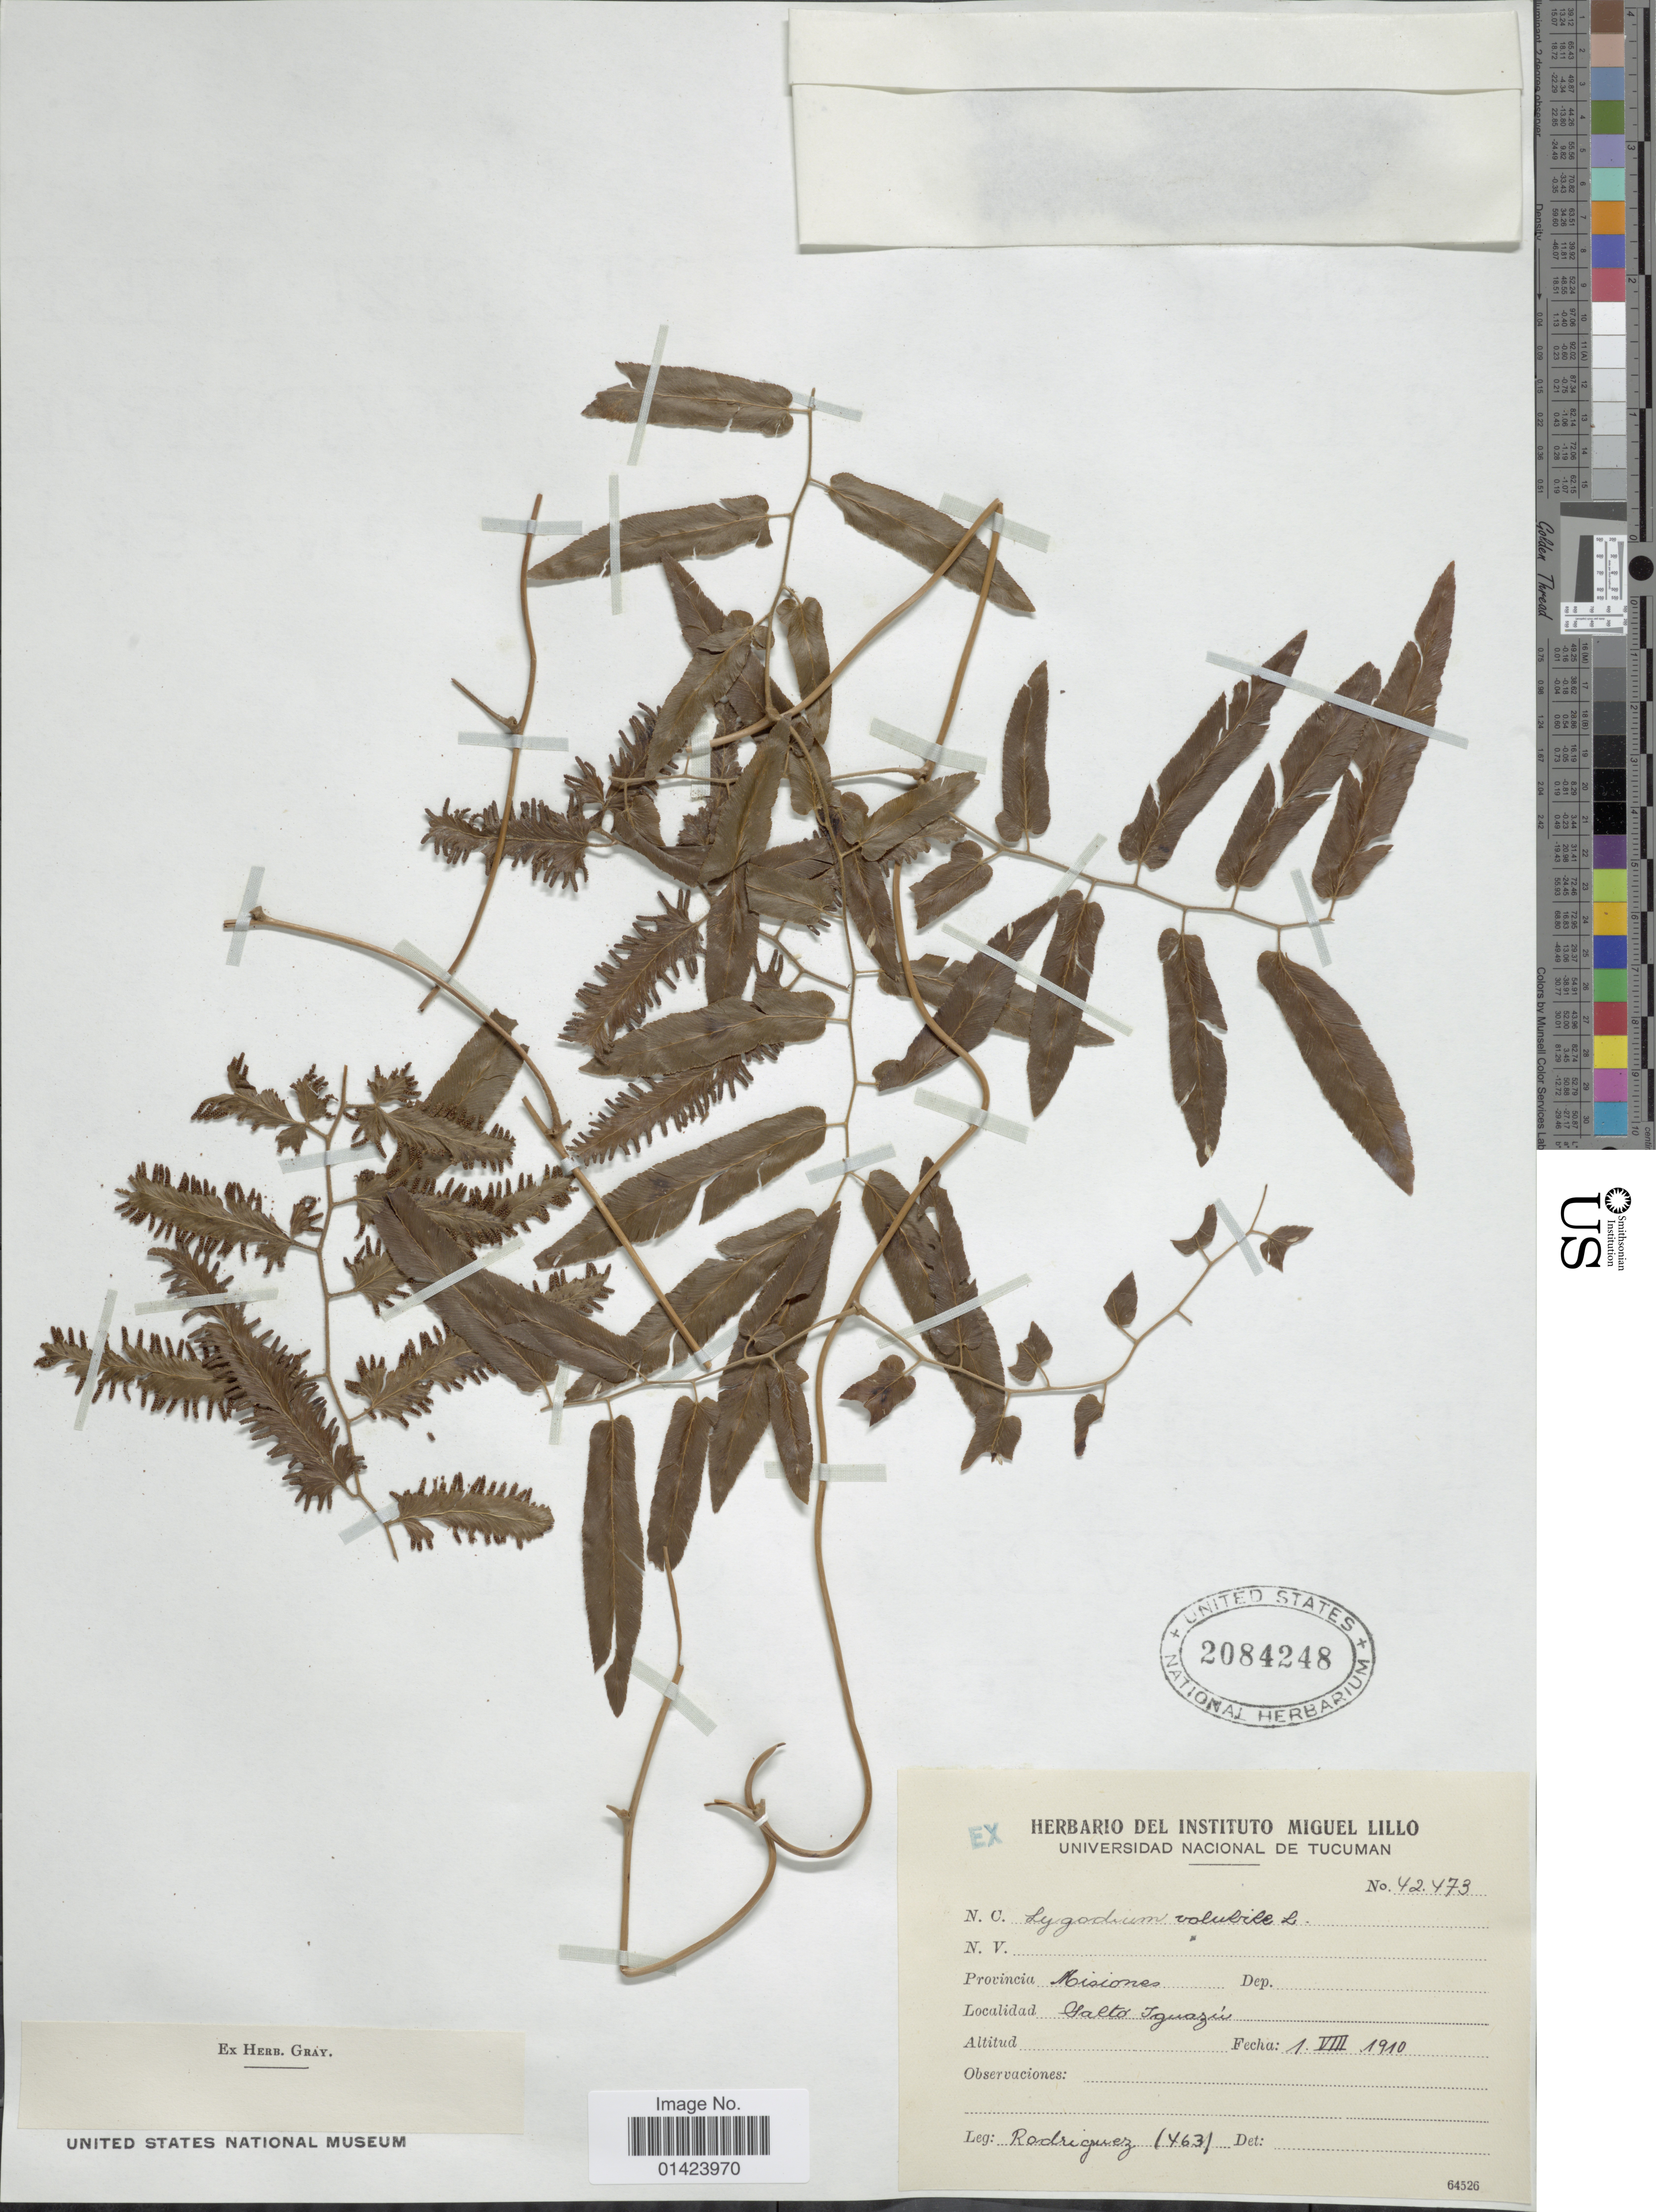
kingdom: Plantae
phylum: Tracheophyta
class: Polypodiopsida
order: Schizaeales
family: Lygodiaceae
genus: Lygodium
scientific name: Lygodium volubile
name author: Sw.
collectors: Rodriguez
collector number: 463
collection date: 1910-08-01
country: Argentina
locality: Provincia Misiones, Salto Iguazú.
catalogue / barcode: US 2084248